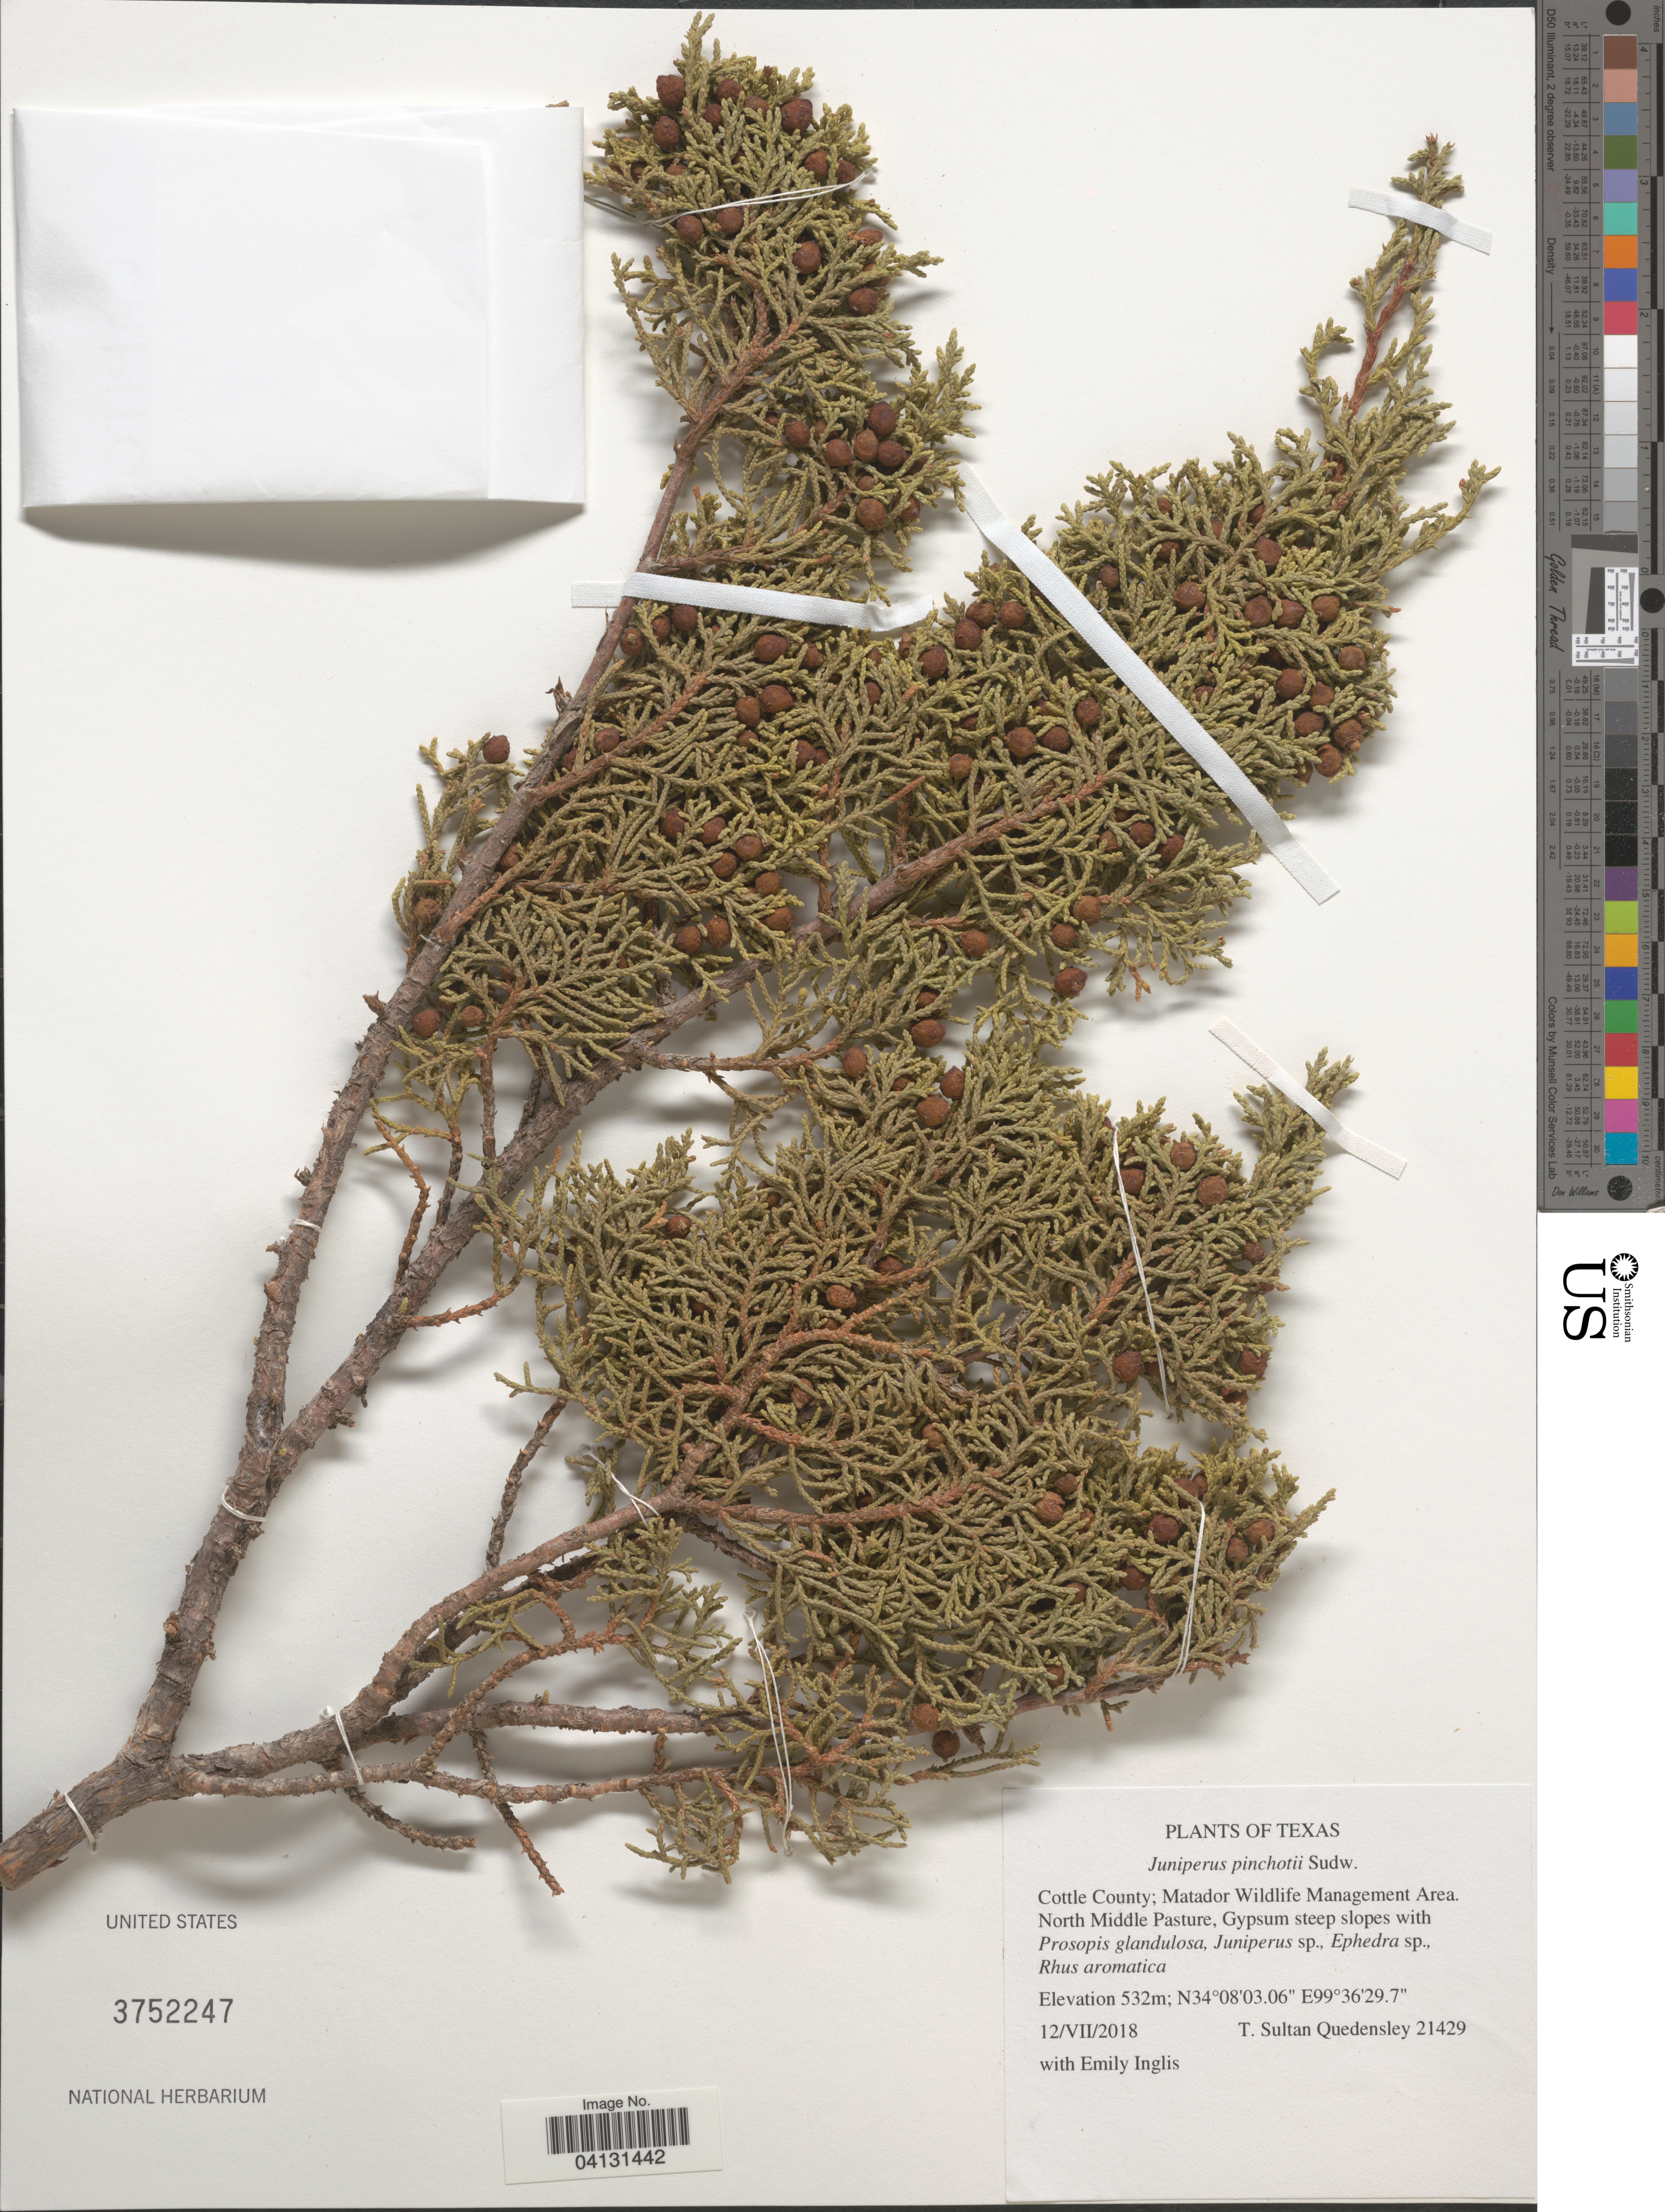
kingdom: Plantae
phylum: Tracheophyta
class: Pinopsida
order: Pinales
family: Cupressaceae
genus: Juniperus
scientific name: Juniperus pinchotii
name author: Sudw.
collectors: T. S. Quedensley & E. Inglis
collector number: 21429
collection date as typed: Transcribed d/m/y: 12/7/2018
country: United States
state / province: Texas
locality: Cottle County; Matador Wildlife Management Area. North Middle Pasture.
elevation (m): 532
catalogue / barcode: US 3752247